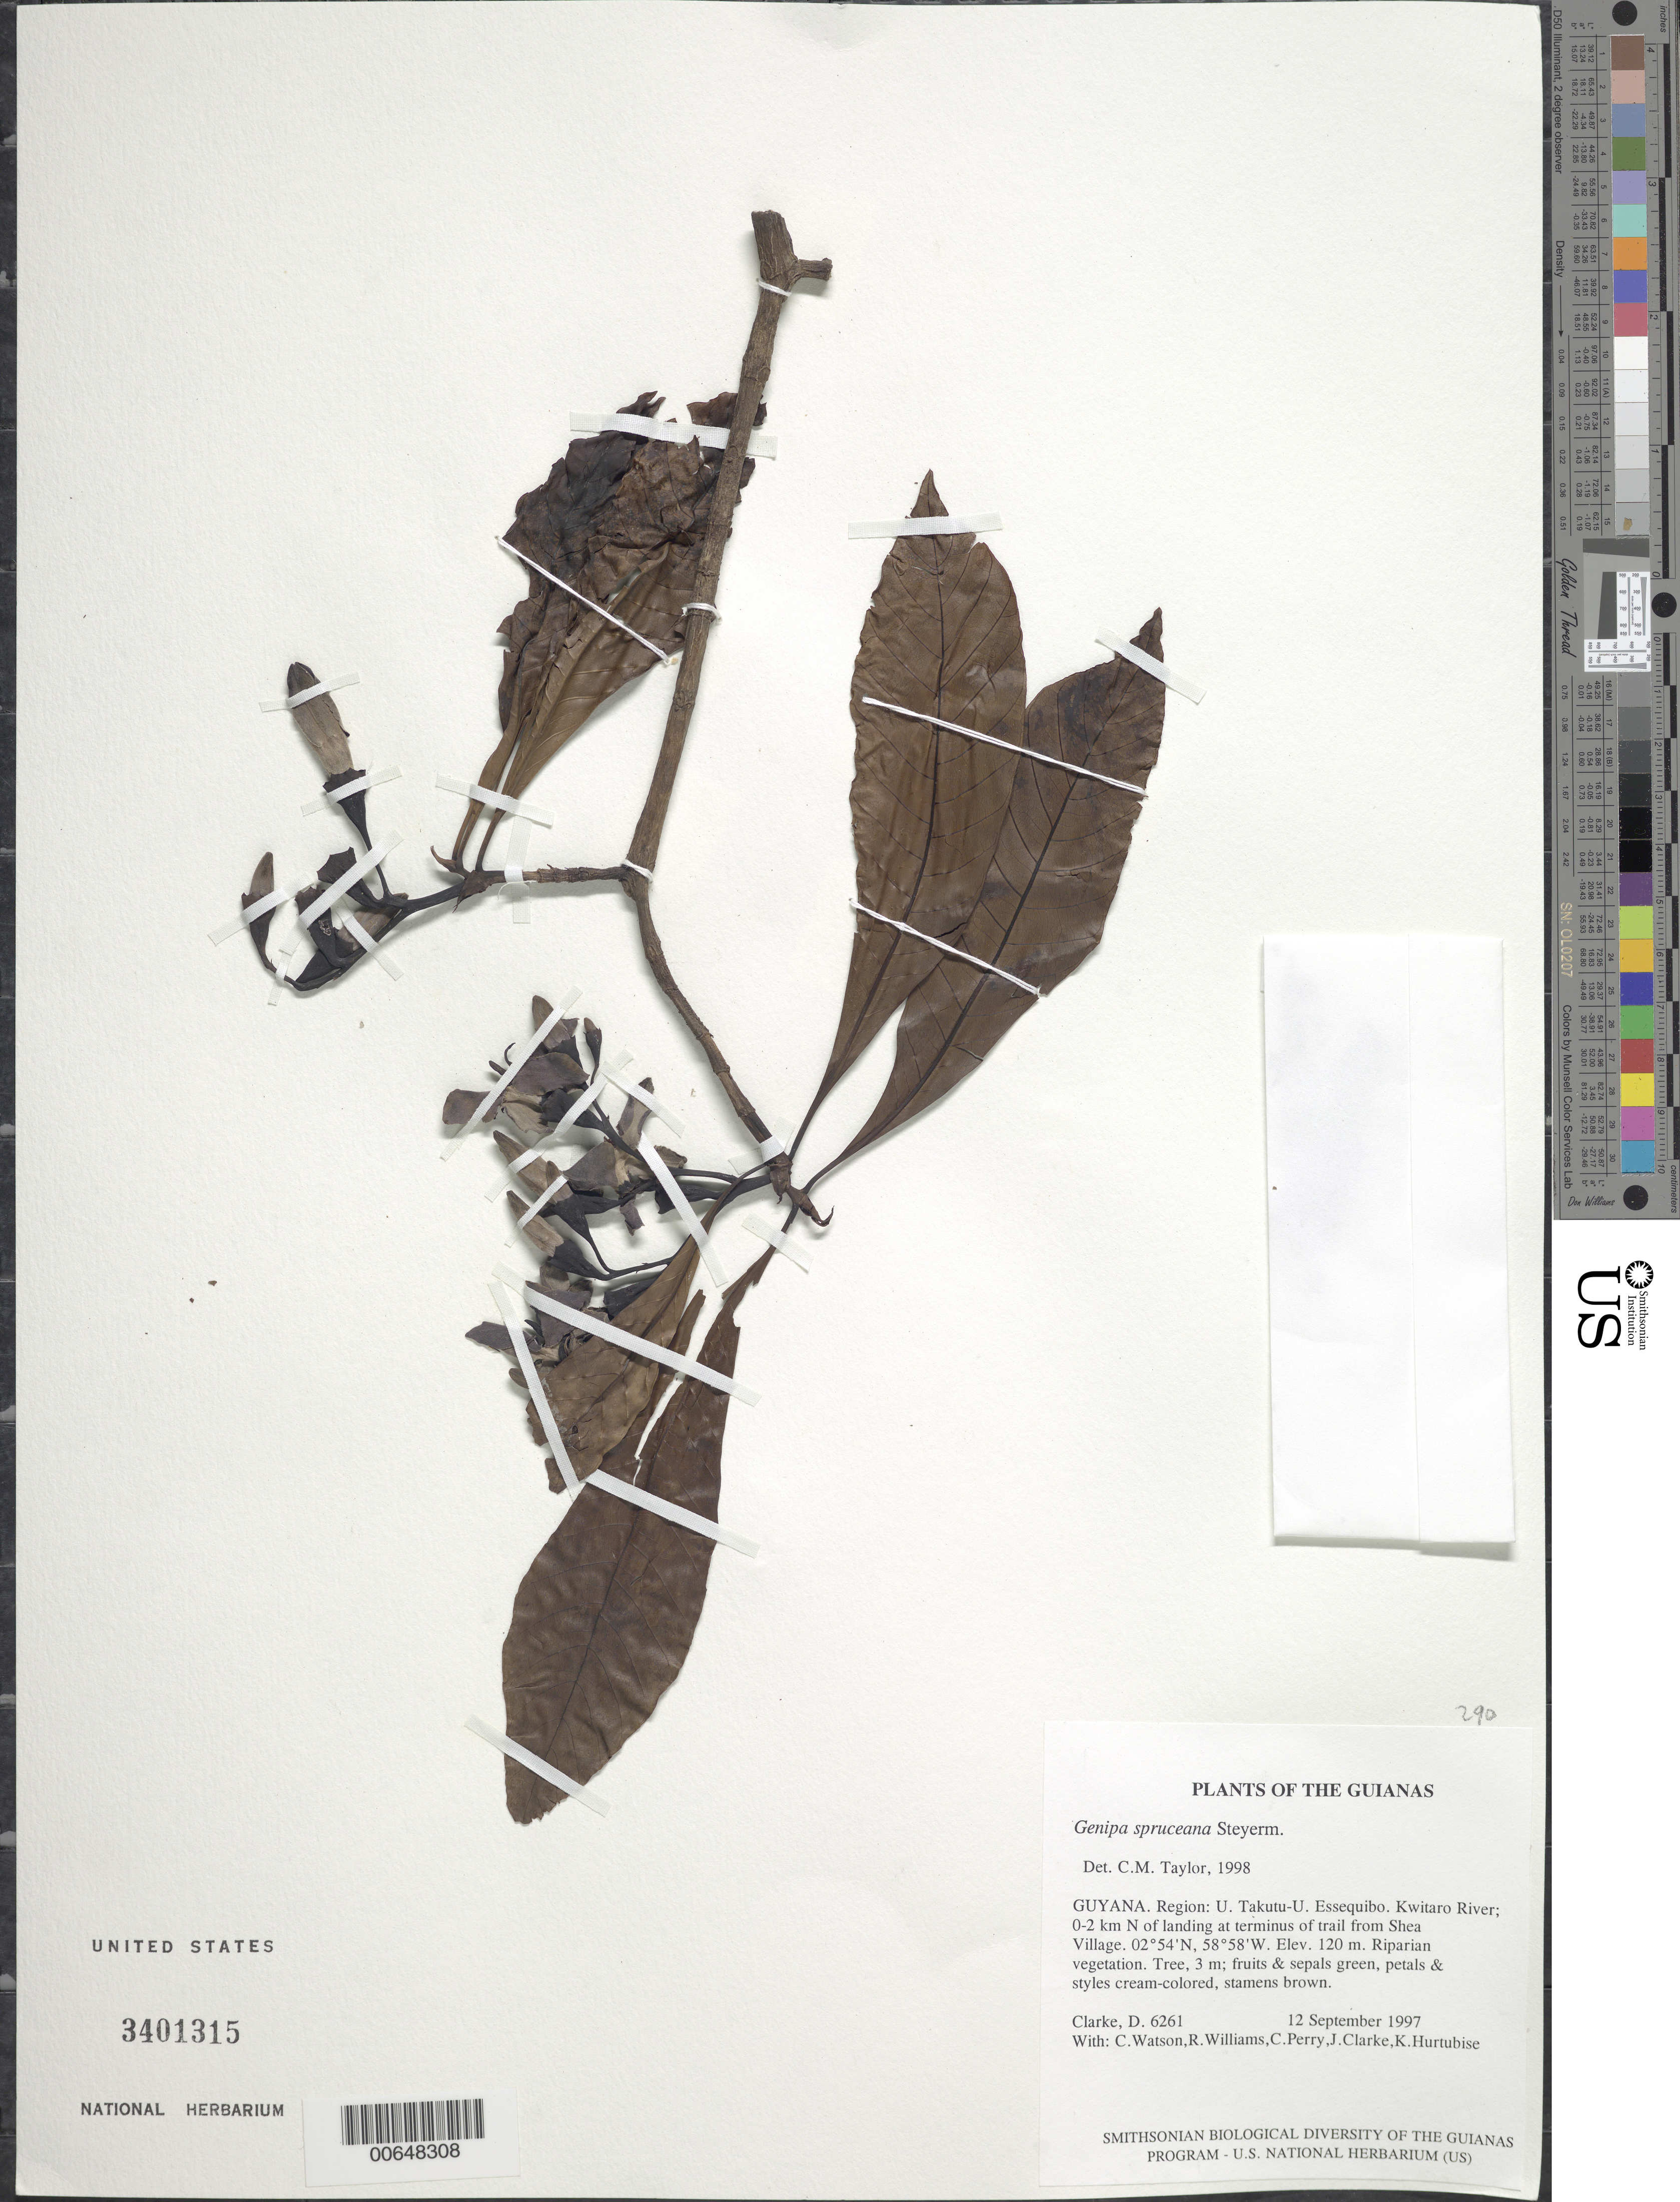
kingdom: Plantae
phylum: Tracheophyta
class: Magnoliopsida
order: Gentianales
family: Rubiaceae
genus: Genipa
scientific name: Genipa spruceana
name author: Steyerm.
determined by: Taylor, Charlotte M.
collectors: H. D. Clarke, C. Watson, R. Williams, C. Perry, J. Clarke & K. Hurtubise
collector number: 6261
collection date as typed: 12 September 1997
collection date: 1997-09-12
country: Guyana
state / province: U. Takutu-U. Essequibo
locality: Kwitaro River; 0-2 km N of landing at terminus of trail from Shea Village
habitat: Riparian vegetation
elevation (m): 120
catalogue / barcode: US 3401315